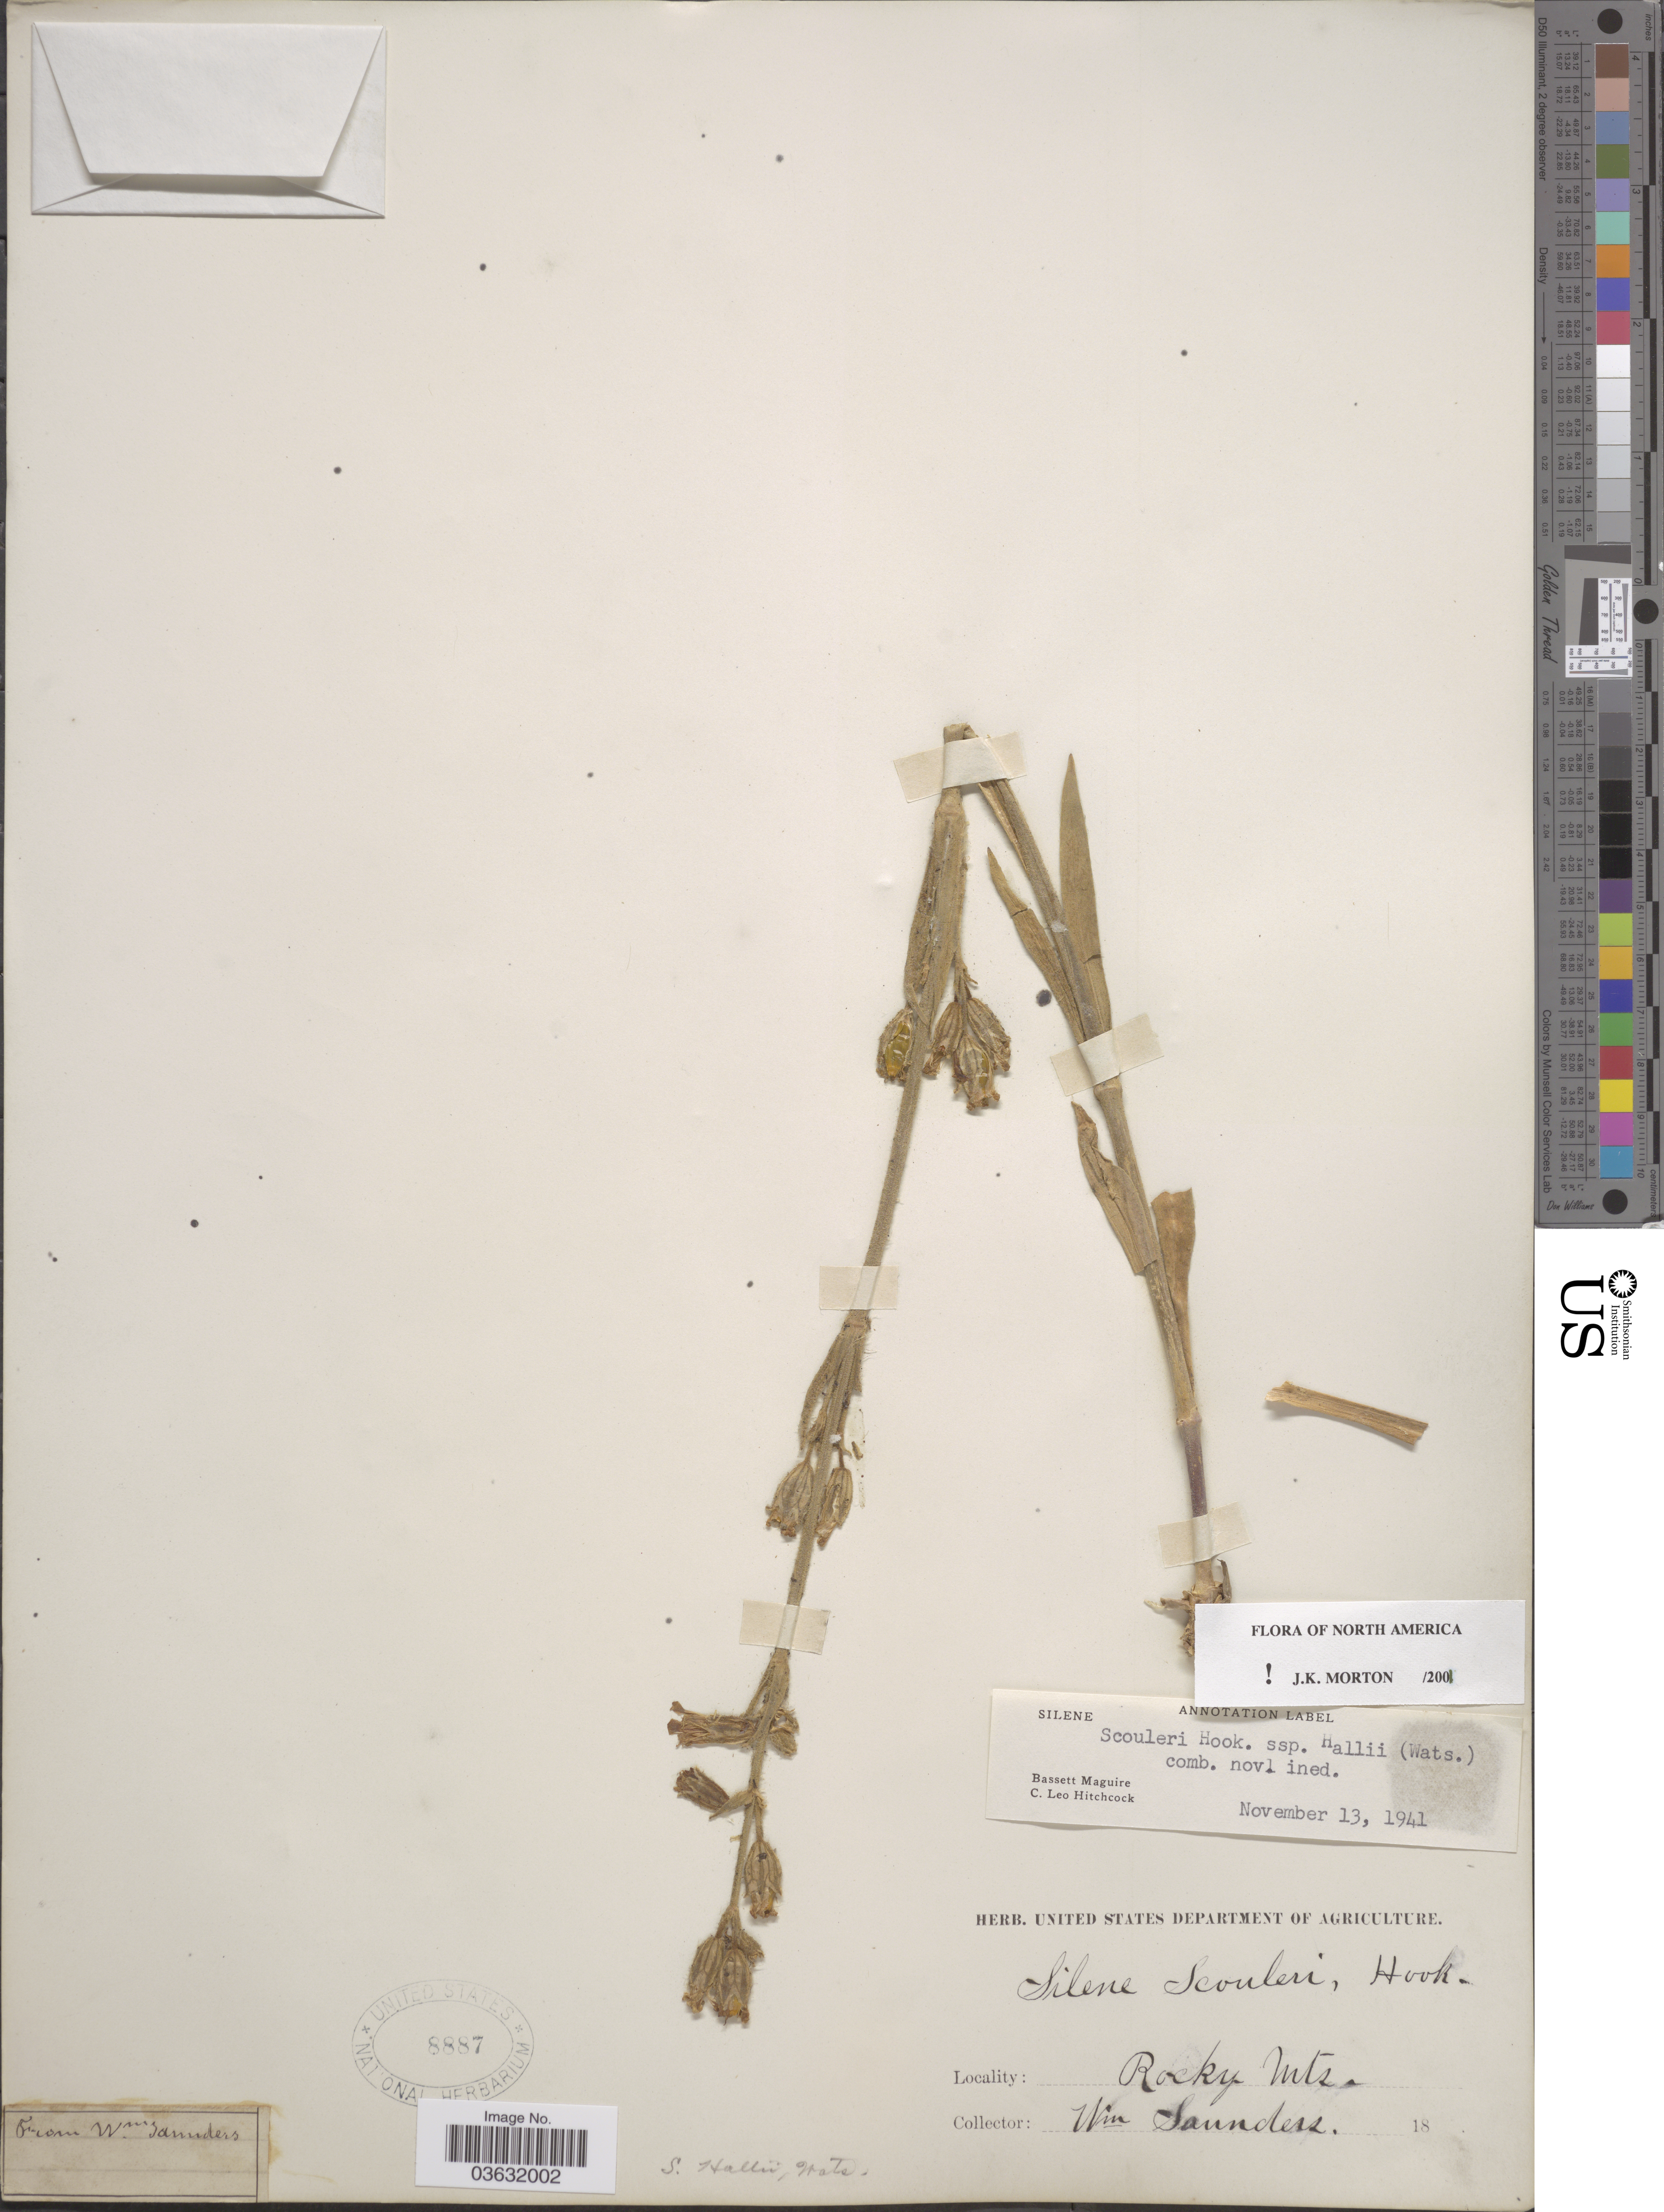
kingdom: Plantae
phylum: Tracheophyta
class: Magnoliopsida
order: Caryophyllales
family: Caryophyllaceae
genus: Silene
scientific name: Silene scouleri subsp. hallii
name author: (S. Watson) C.L. Hitchc. & Maguire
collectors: W. Saunders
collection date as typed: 18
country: United States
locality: Rocky Mts.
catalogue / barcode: US 8887